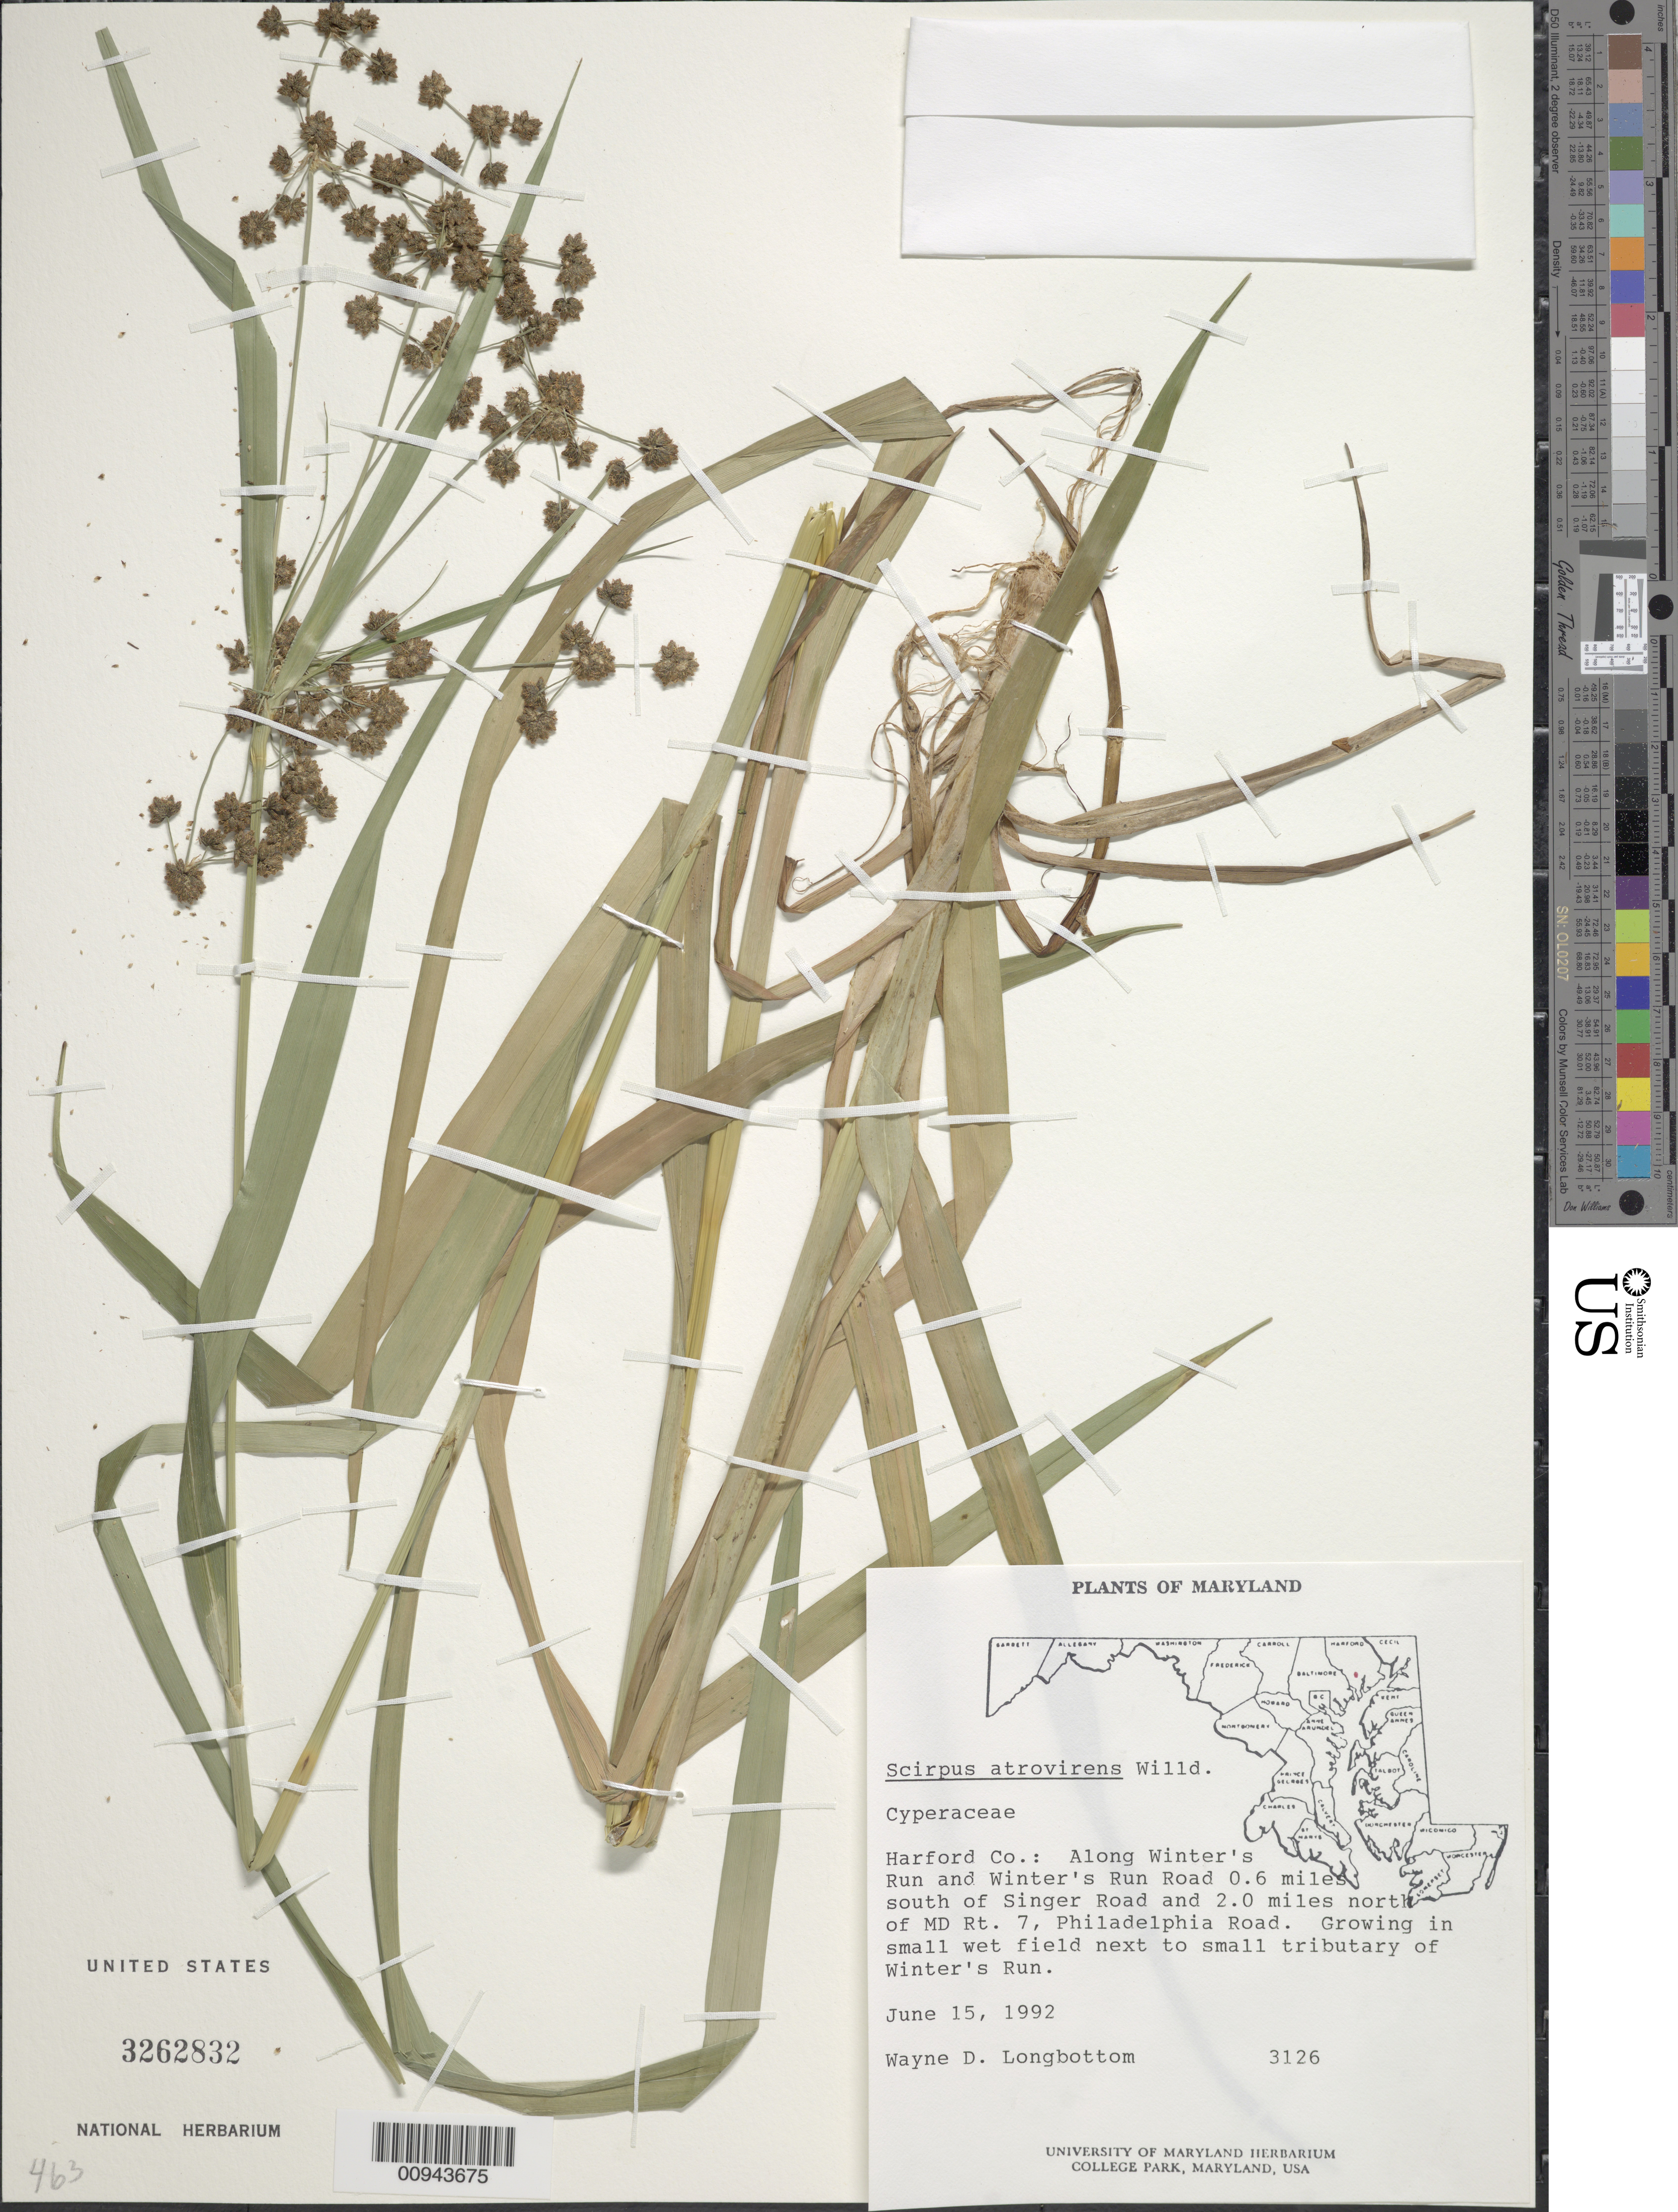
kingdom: Plantae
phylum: Tracheophyta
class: Liliopsida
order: Poales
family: Cyperaceae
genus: Scirpus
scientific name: Scirpus atrovirens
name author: Willd.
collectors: W. D. Longbottom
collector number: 3126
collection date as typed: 15 Jun 1992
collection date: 1992-06-15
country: United States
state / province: Maryland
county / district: Harford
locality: Along Winter's Run and Winter's Run Road 0.6 miles south of Singer Road and 2 miles north of MD Rte. 7, Philadelphia Rd.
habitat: small wet field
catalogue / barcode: US 3262832